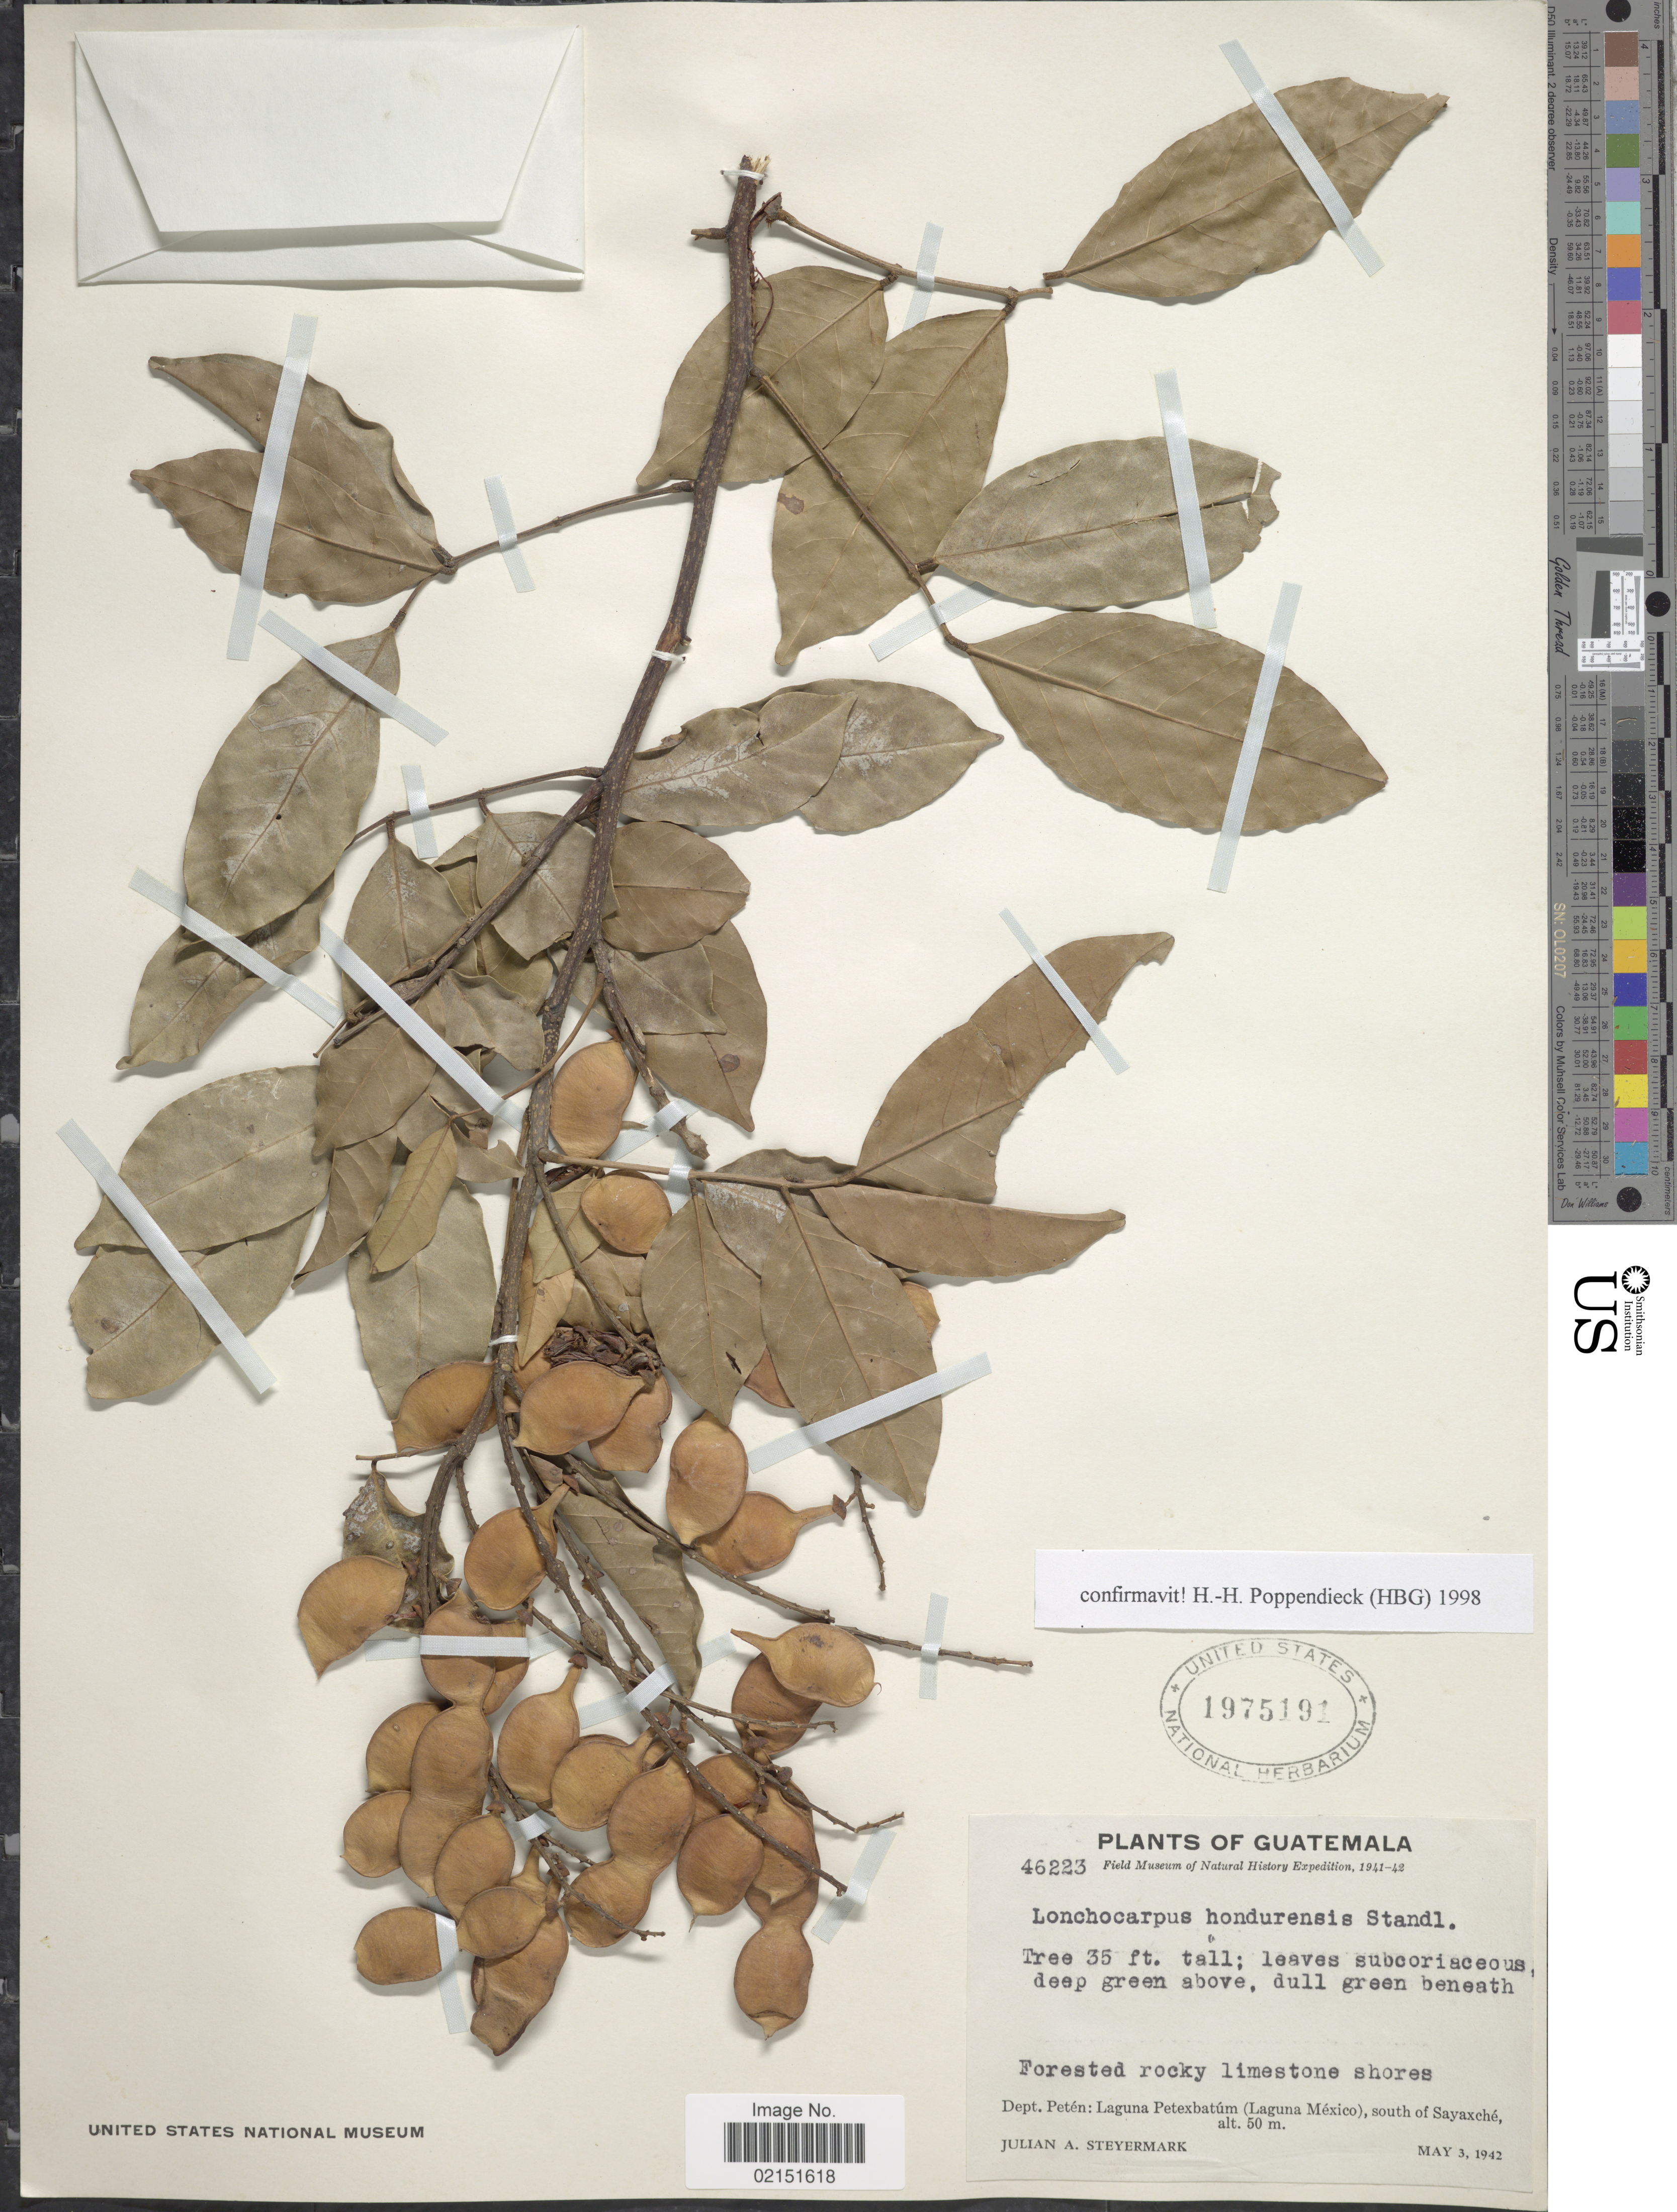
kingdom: Plantae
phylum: Tracheophyta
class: Magnoliopsida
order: Fabales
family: Fabaceae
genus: Lonchocarpus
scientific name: Lonchocarpus hondurensis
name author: Benth.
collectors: J. Steyermark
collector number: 46223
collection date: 1942-05-03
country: Guatemala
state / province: El Petén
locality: Dept. Peten: Laguna Petexbatum (Laguna Mexico), south of Sayaxche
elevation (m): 50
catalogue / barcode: US 1975191